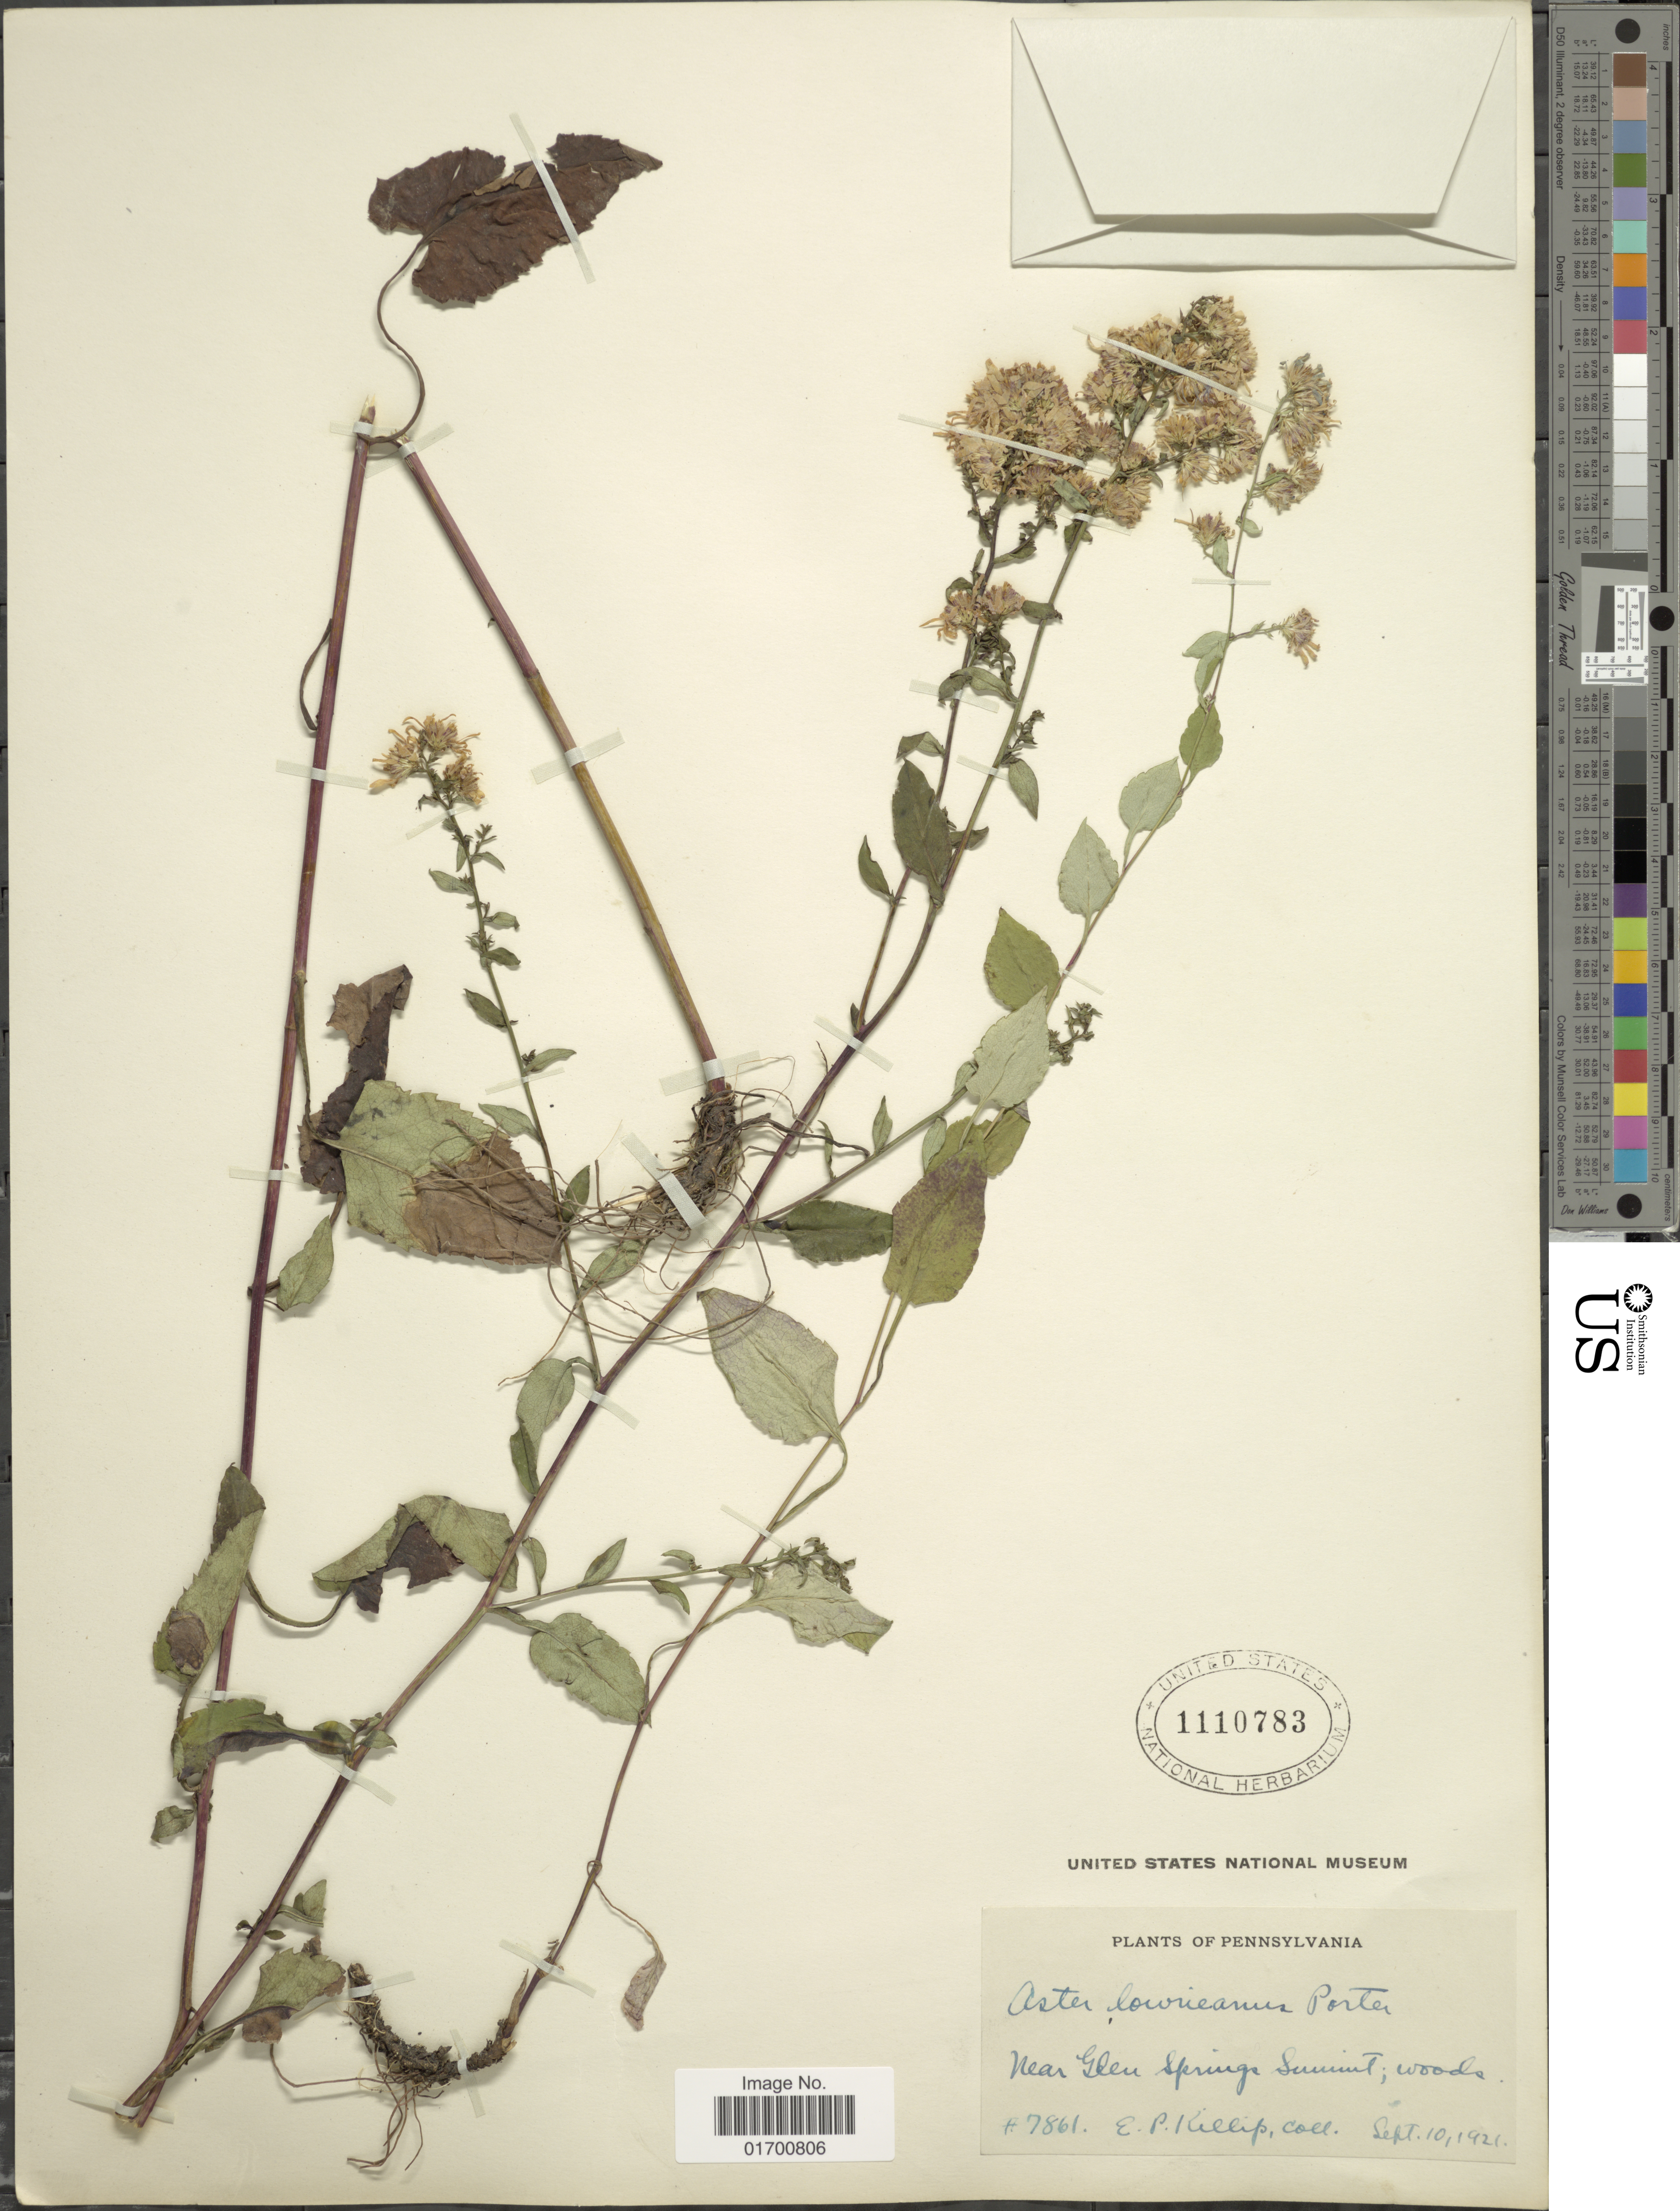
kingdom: Plantae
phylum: Tracheophyta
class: Magnoliopsida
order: Asterales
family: Asteraceae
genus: Symphyotrichum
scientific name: Symphyotrichum lowrieanum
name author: (Porter) G.L. Nesom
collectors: E. P. Killip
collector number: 7861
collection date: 1921-09-10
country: United States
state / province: Pennsylvania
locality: Near Gleu, Springs Summit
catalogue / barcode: US 1110783